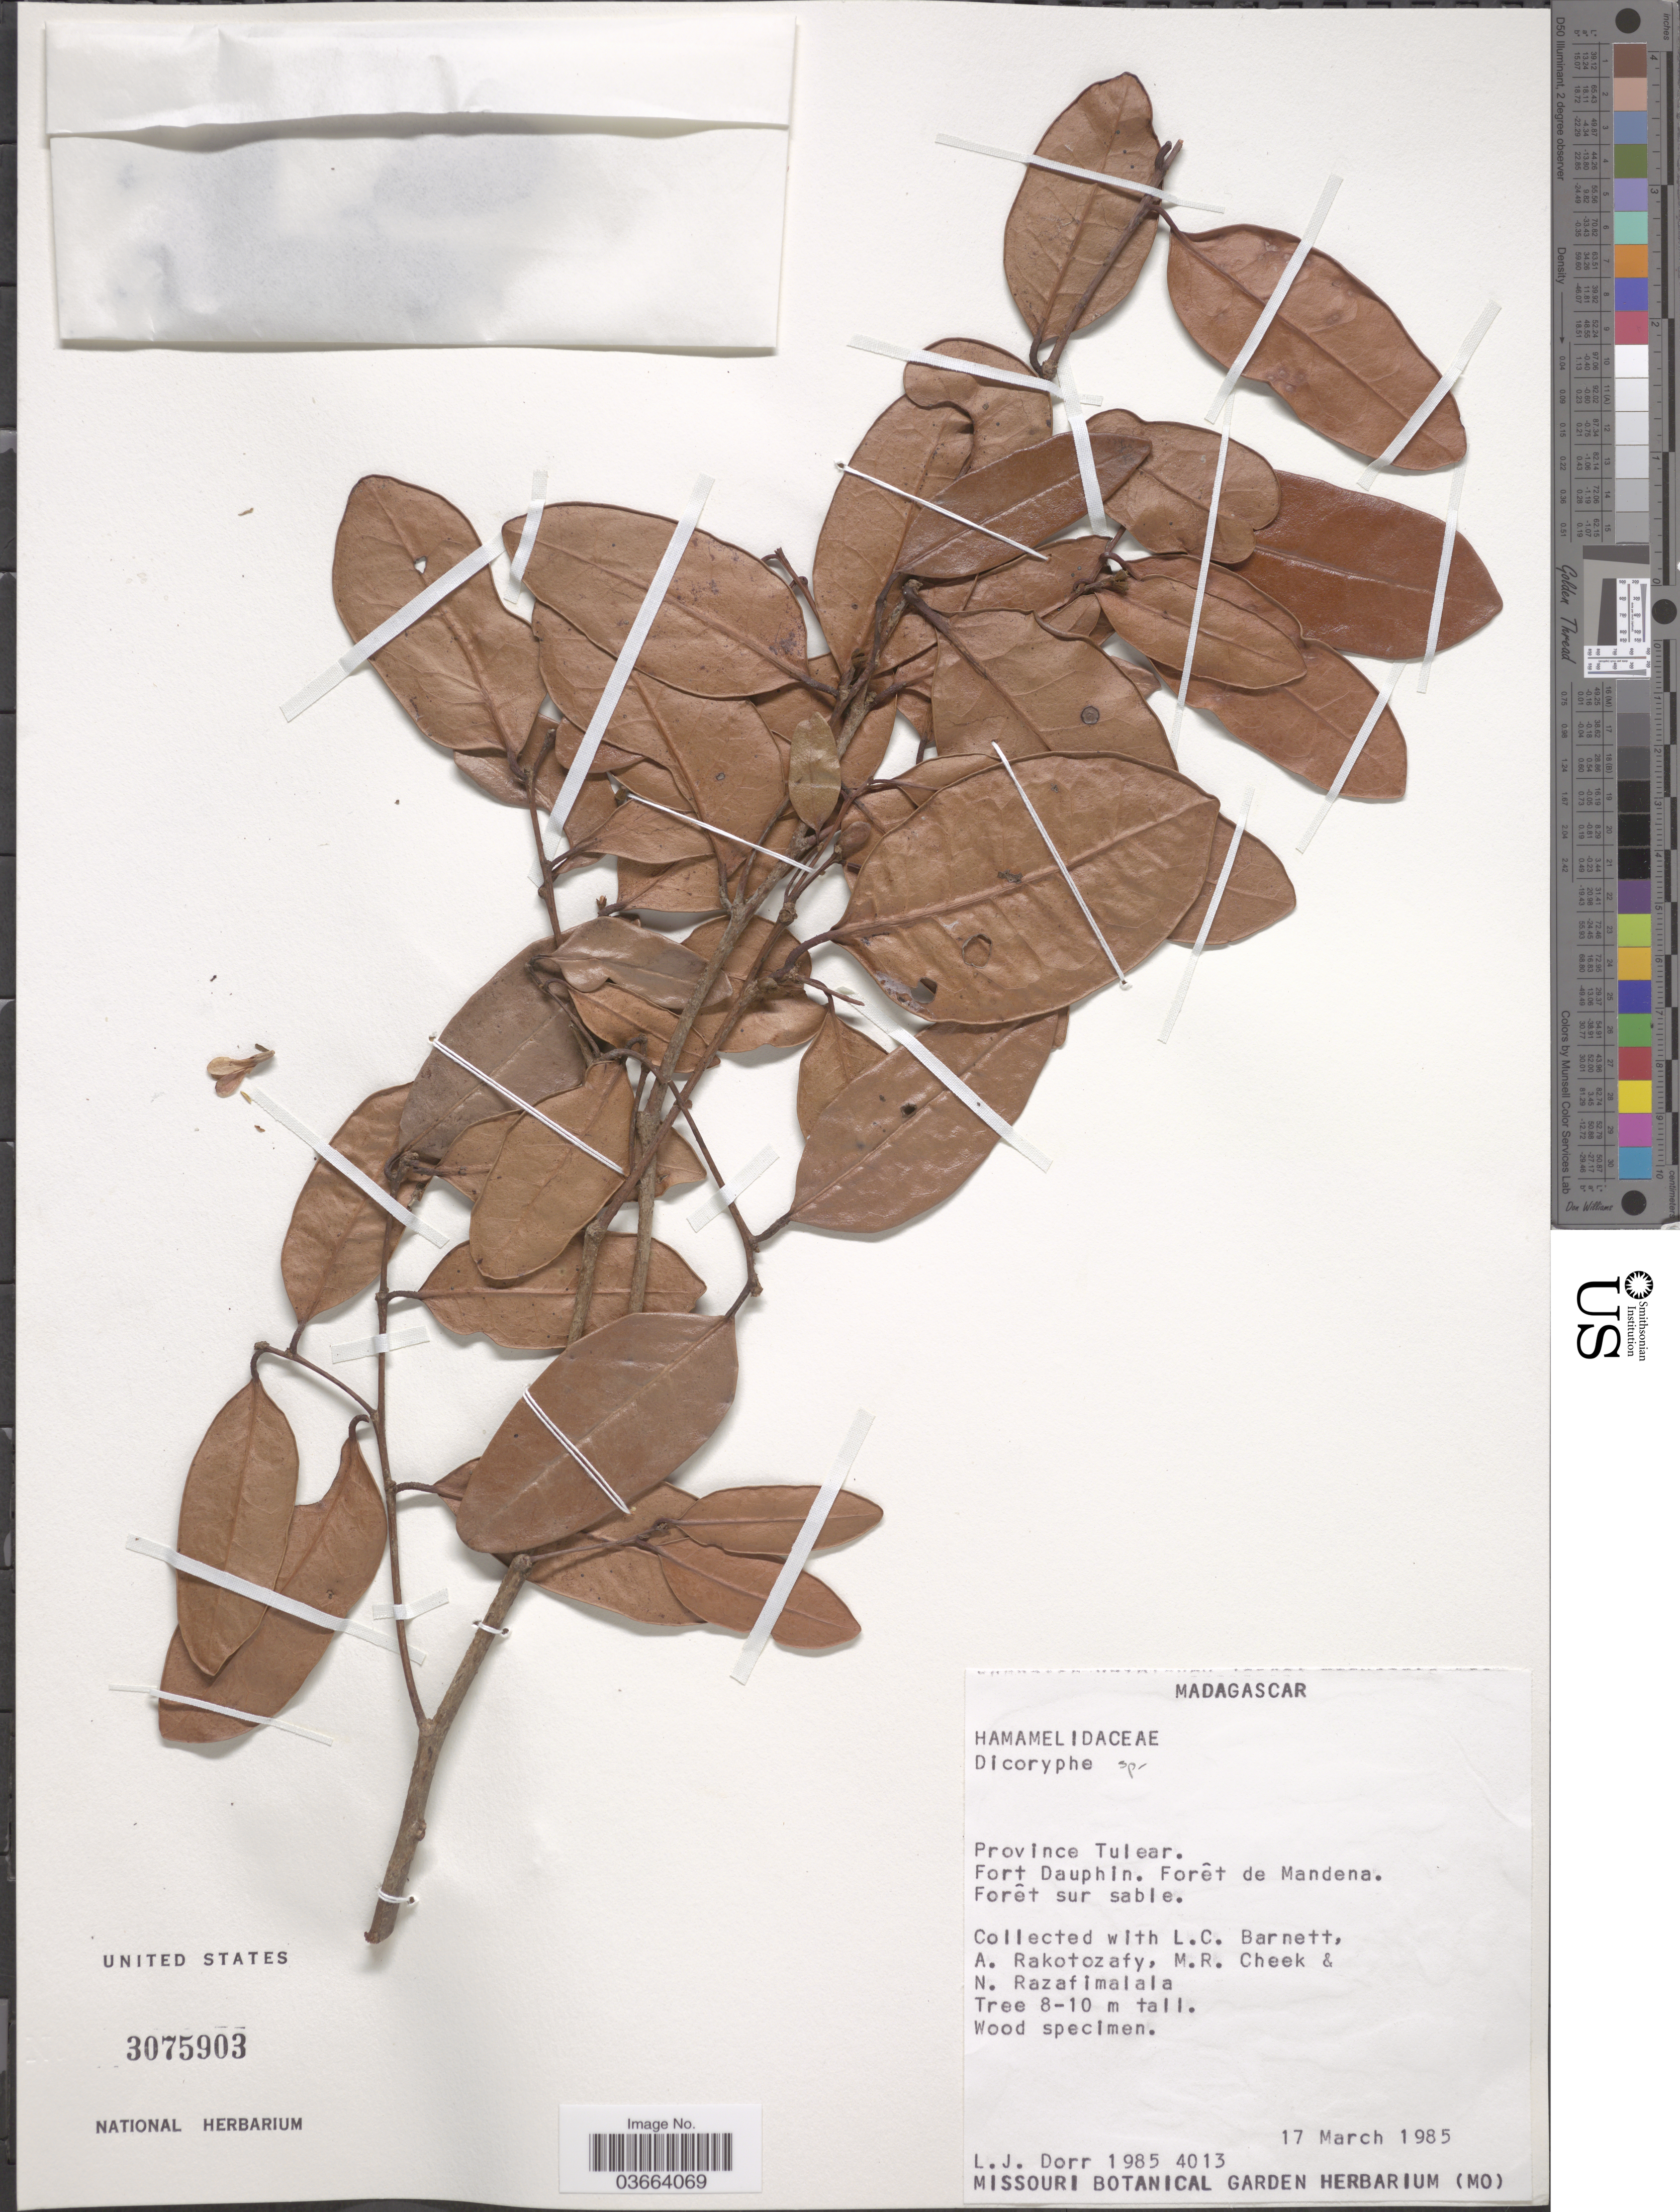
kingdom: Plantae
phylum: Tracheophyta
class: Magnoliopsida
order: Saxifragales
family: Hamamelidaceae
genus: Dicoryphe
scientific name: Dicoryphe sp.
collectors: L. J. Dorr, L. C. Barnett, A. Rakotozafy, M. Cheek & N. Razafimalala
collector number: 4013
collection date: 1985-03-17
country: Madagascar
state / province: Anosy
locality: Province Tulear. Fort Dauphin. Forêt de Mandena. Forêt sur sable.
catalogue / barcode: US 3075903